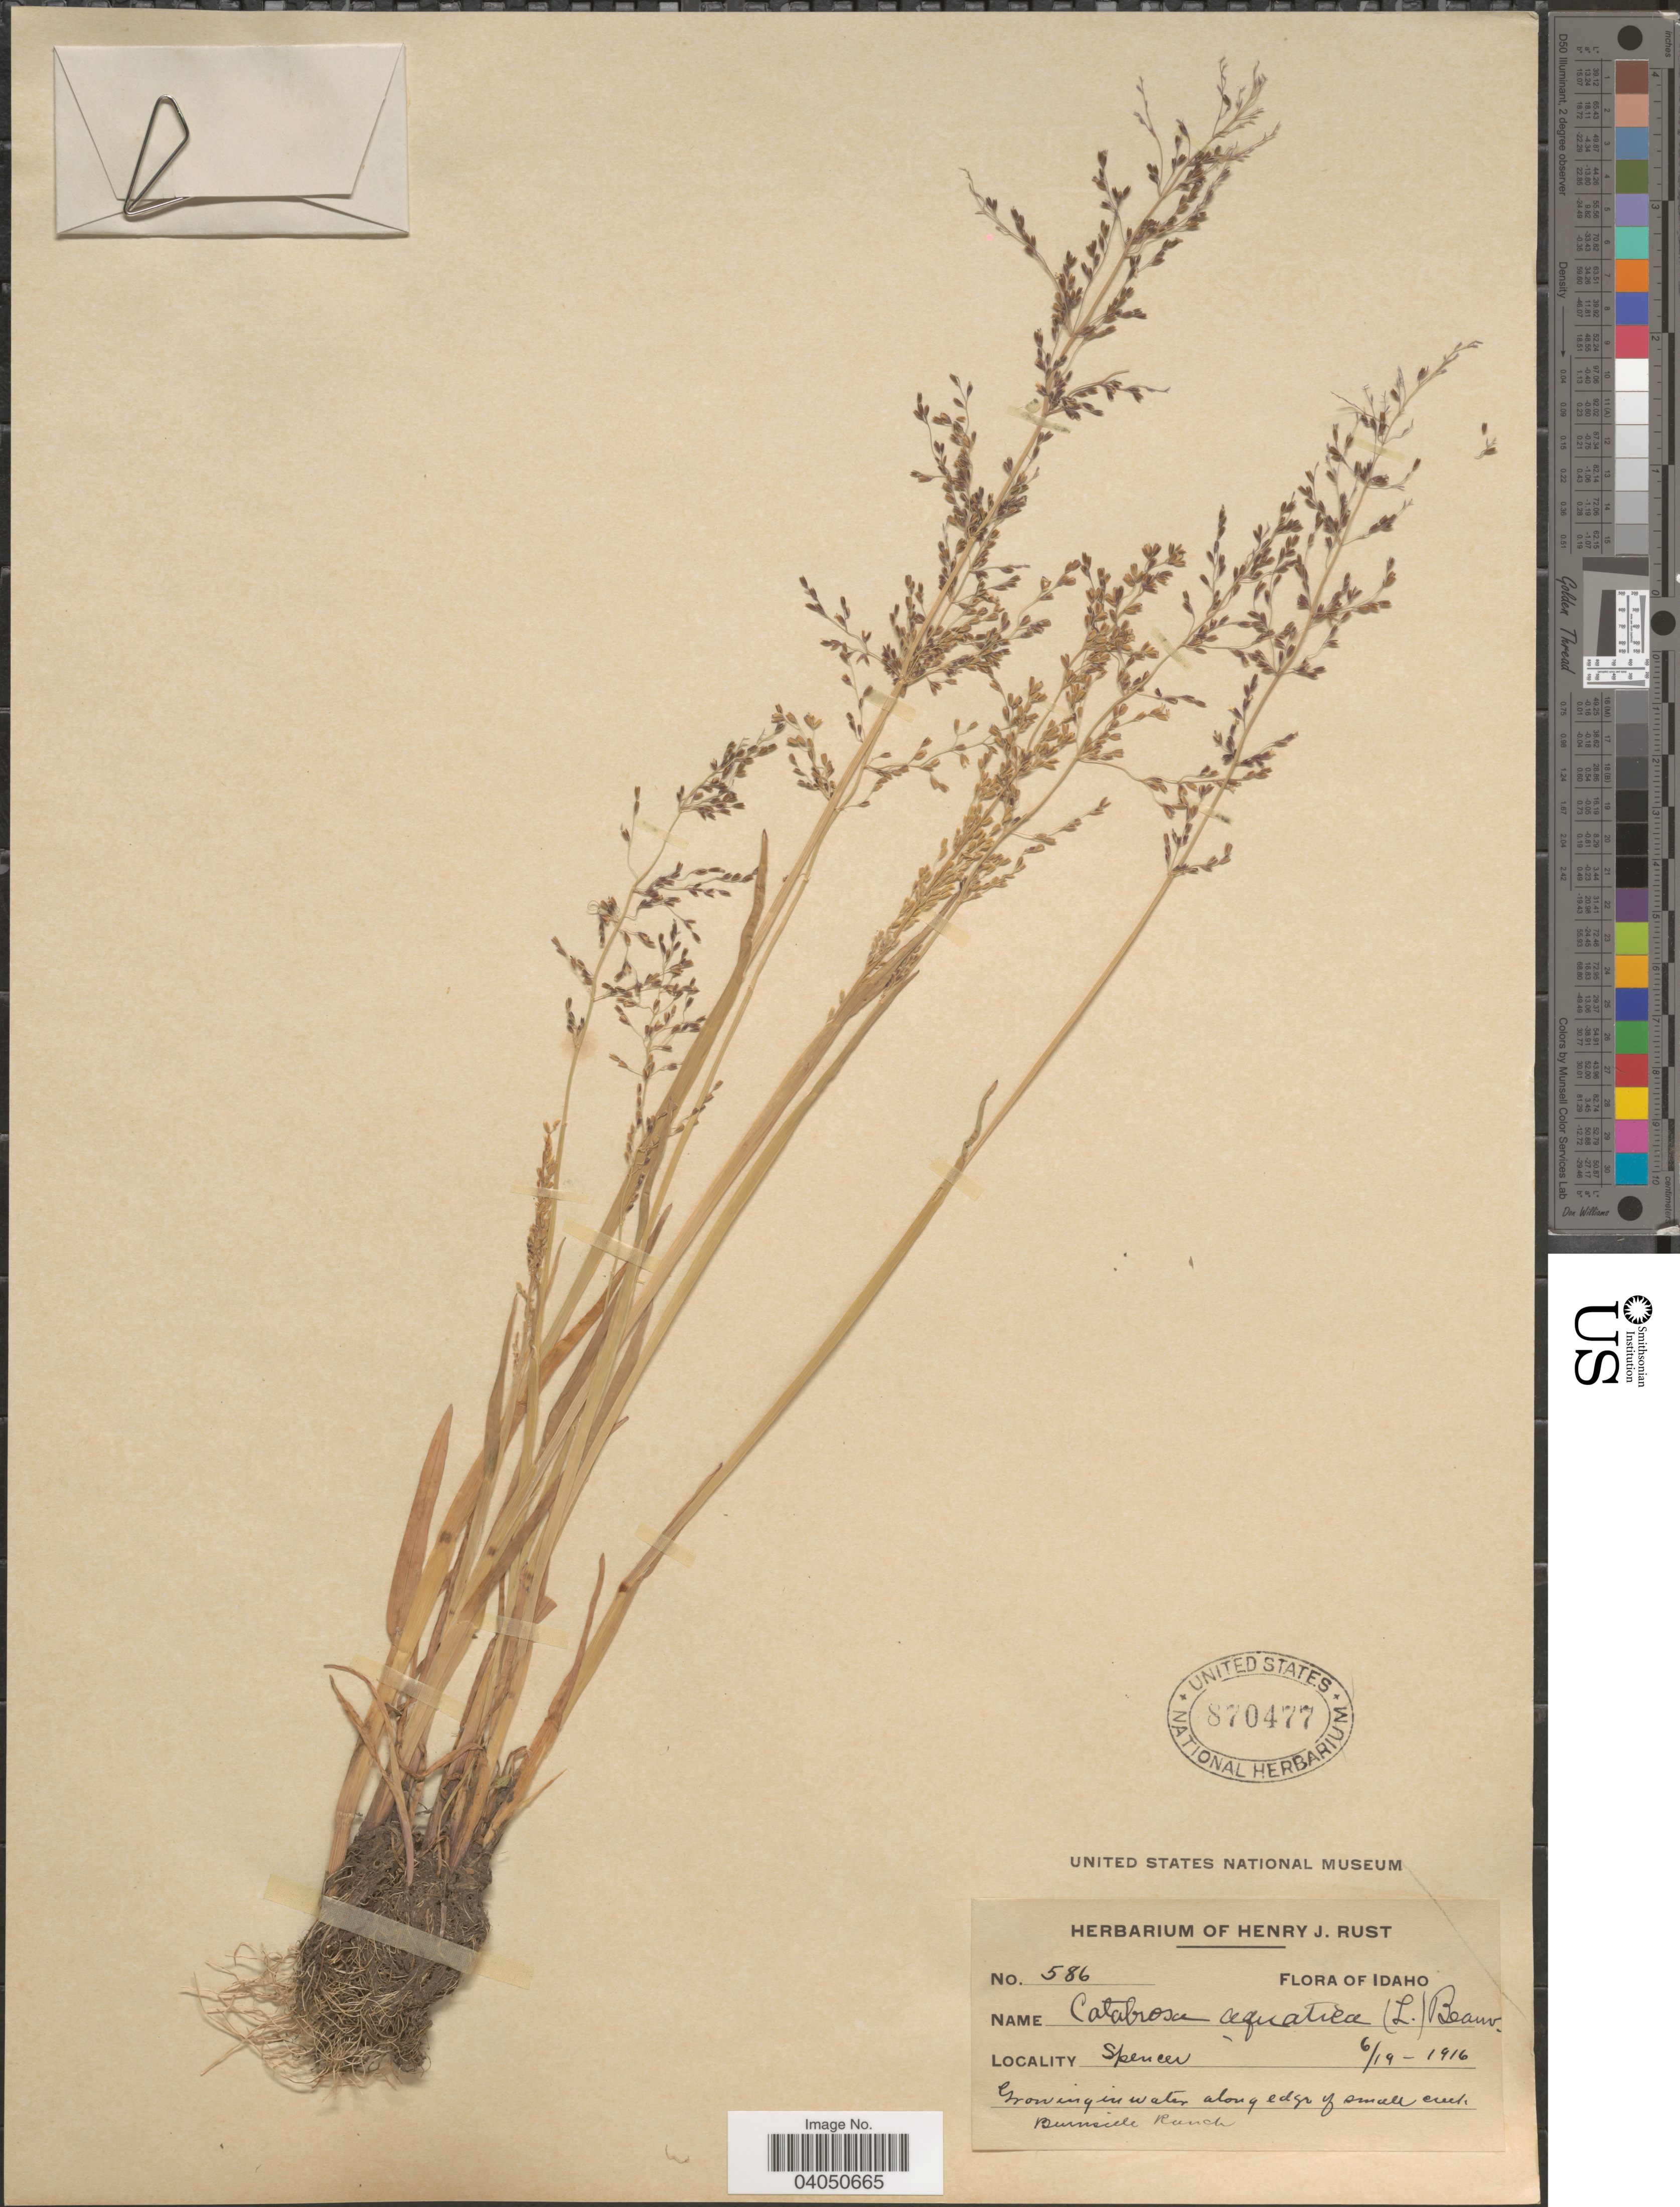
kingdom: Plantae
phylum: Tracheophyta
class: Liliopsida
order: Poales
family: Poaceae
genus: Catabrosa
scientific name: Catabrosa aquatica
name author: (L.) P. Beauv.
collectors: ex herb. Henry J. Rust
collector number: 586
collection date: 1916-06-19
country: United States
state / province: Idaho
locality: Spencer. In water along edge of small creek Burnsille Ranch.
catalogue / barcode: US 870477